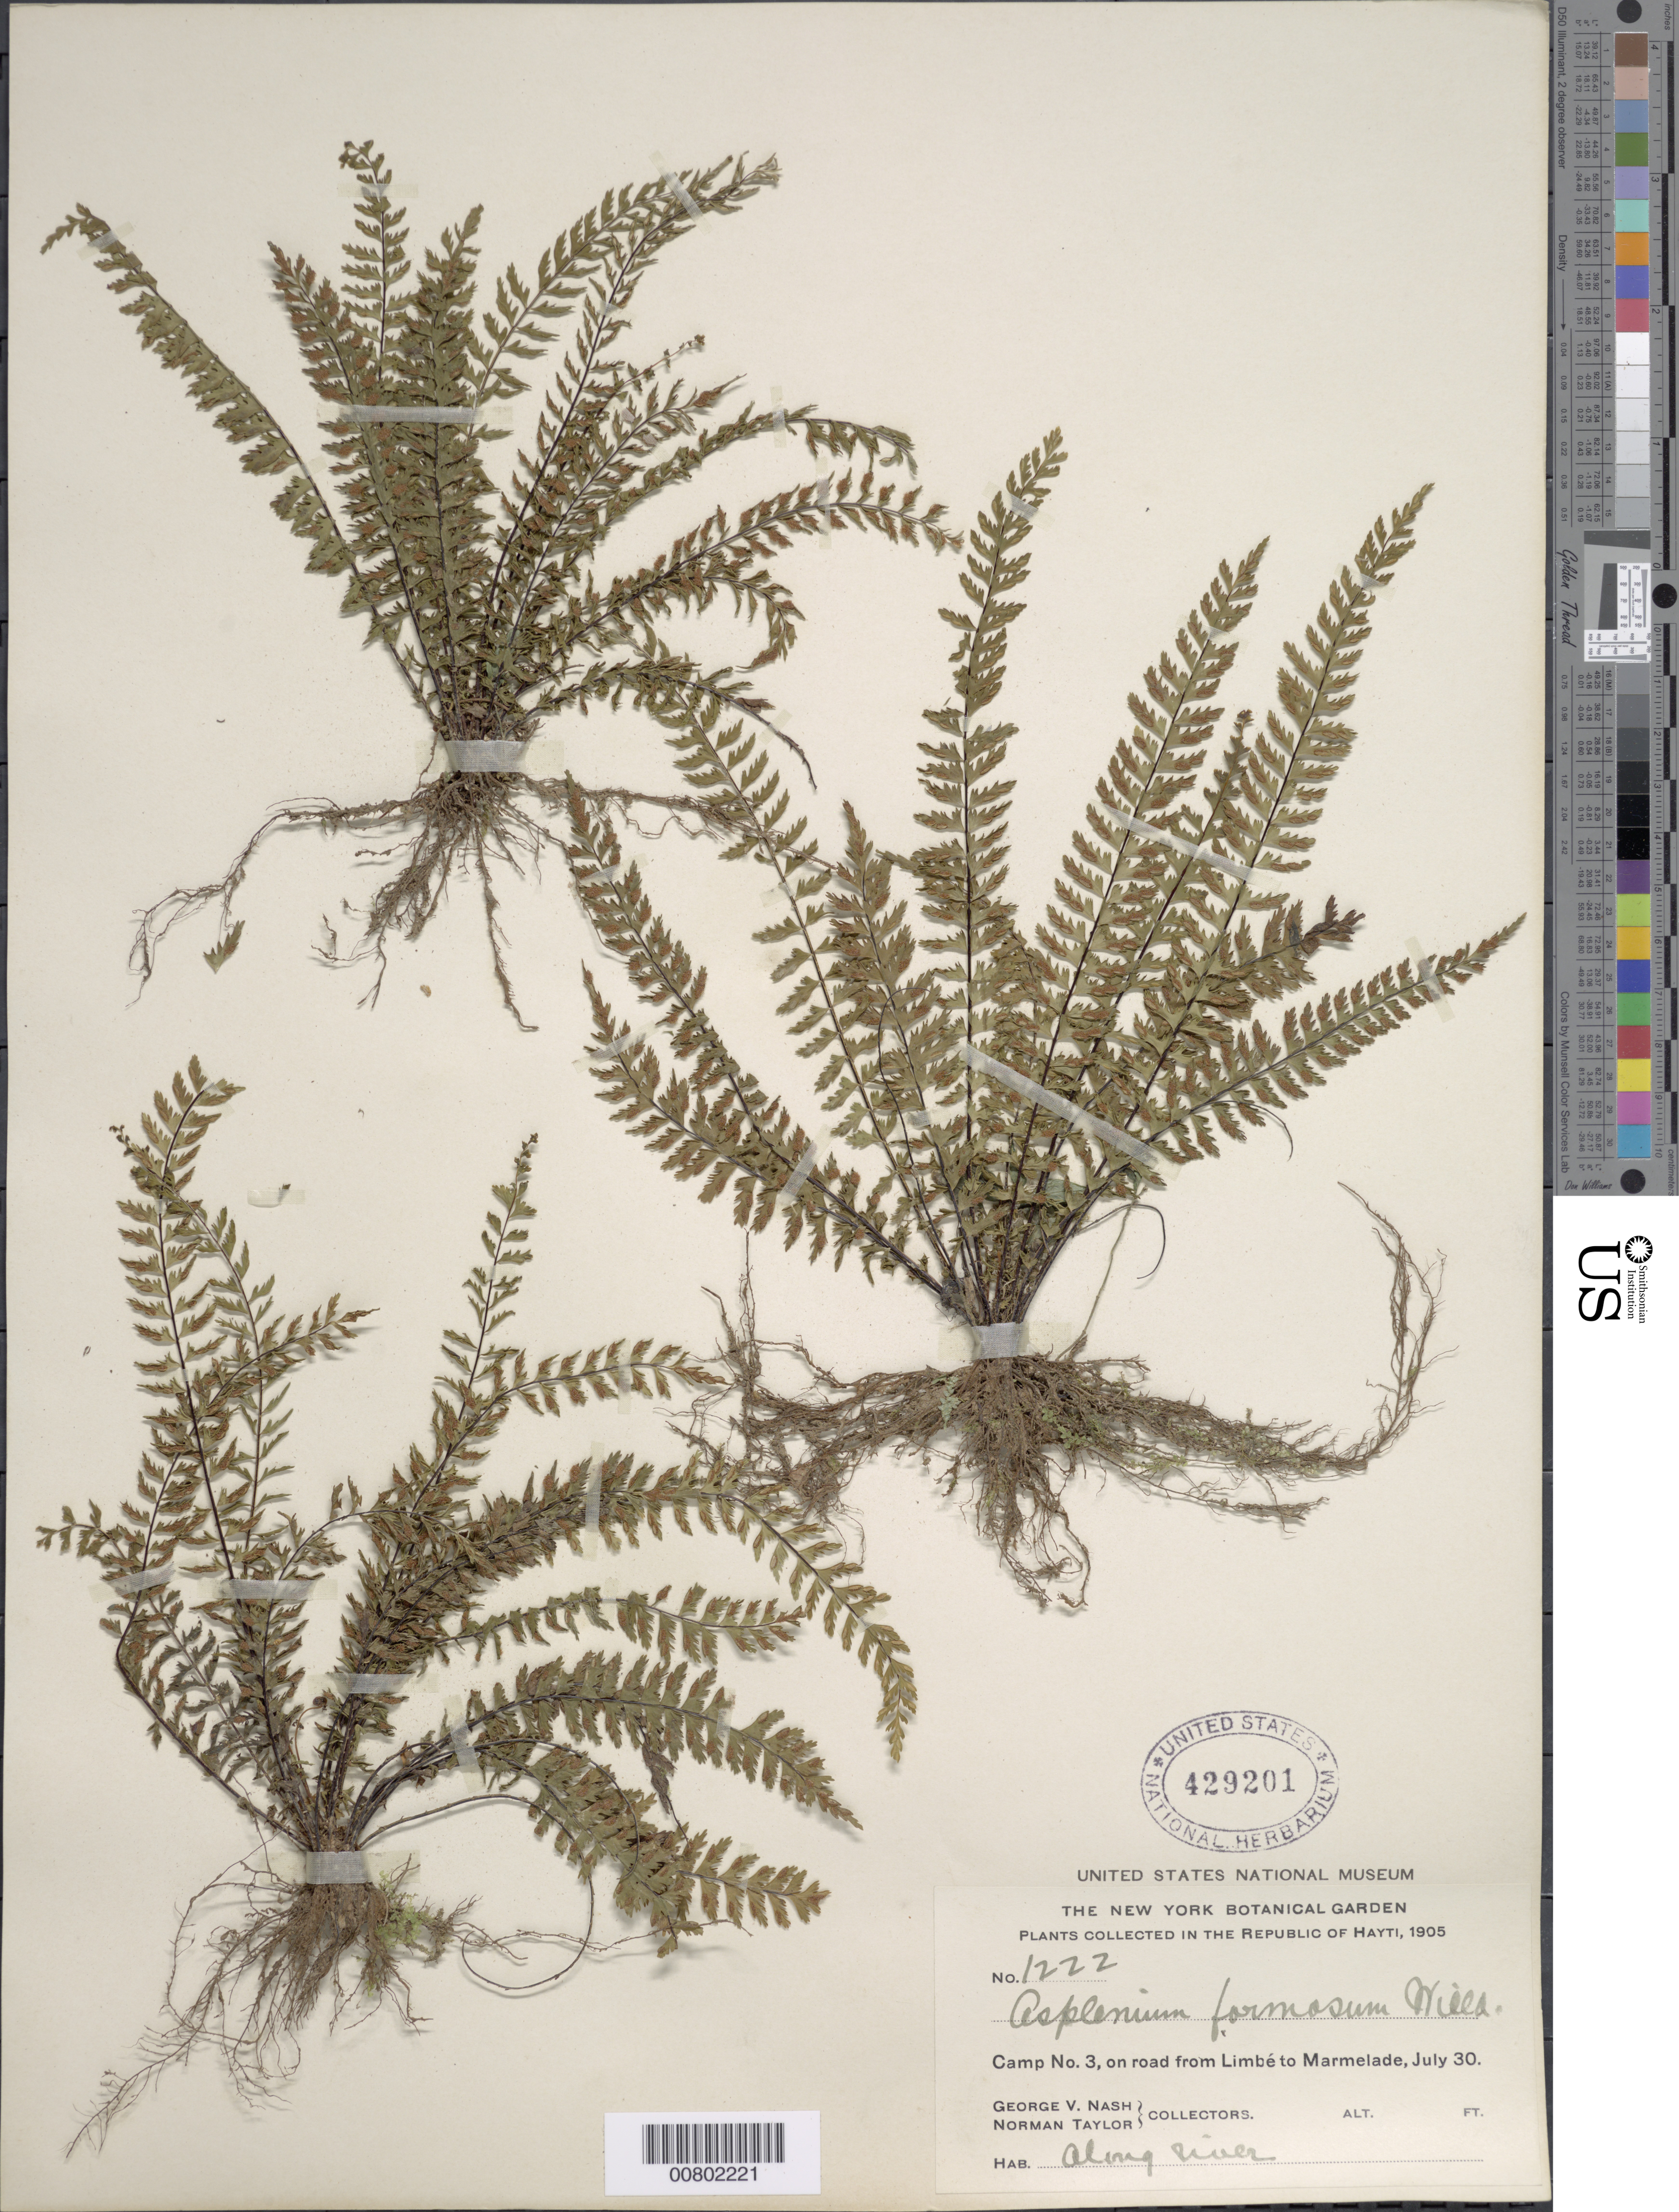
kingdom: Plantae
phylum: Tracheophyta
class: Polypodiopsida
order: Polypodiales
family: Aspleniaceae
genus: Asplenium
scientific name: Asplenium formosum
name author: Willd.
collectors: G. V. Nash & N. Taylor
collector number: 1222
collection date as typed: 30 Jul 1905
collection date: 1905-07-30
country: Haiti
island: Hispaniola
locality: Camp no. 3, on road from Limbé to Marmelade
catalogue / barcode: US 429201